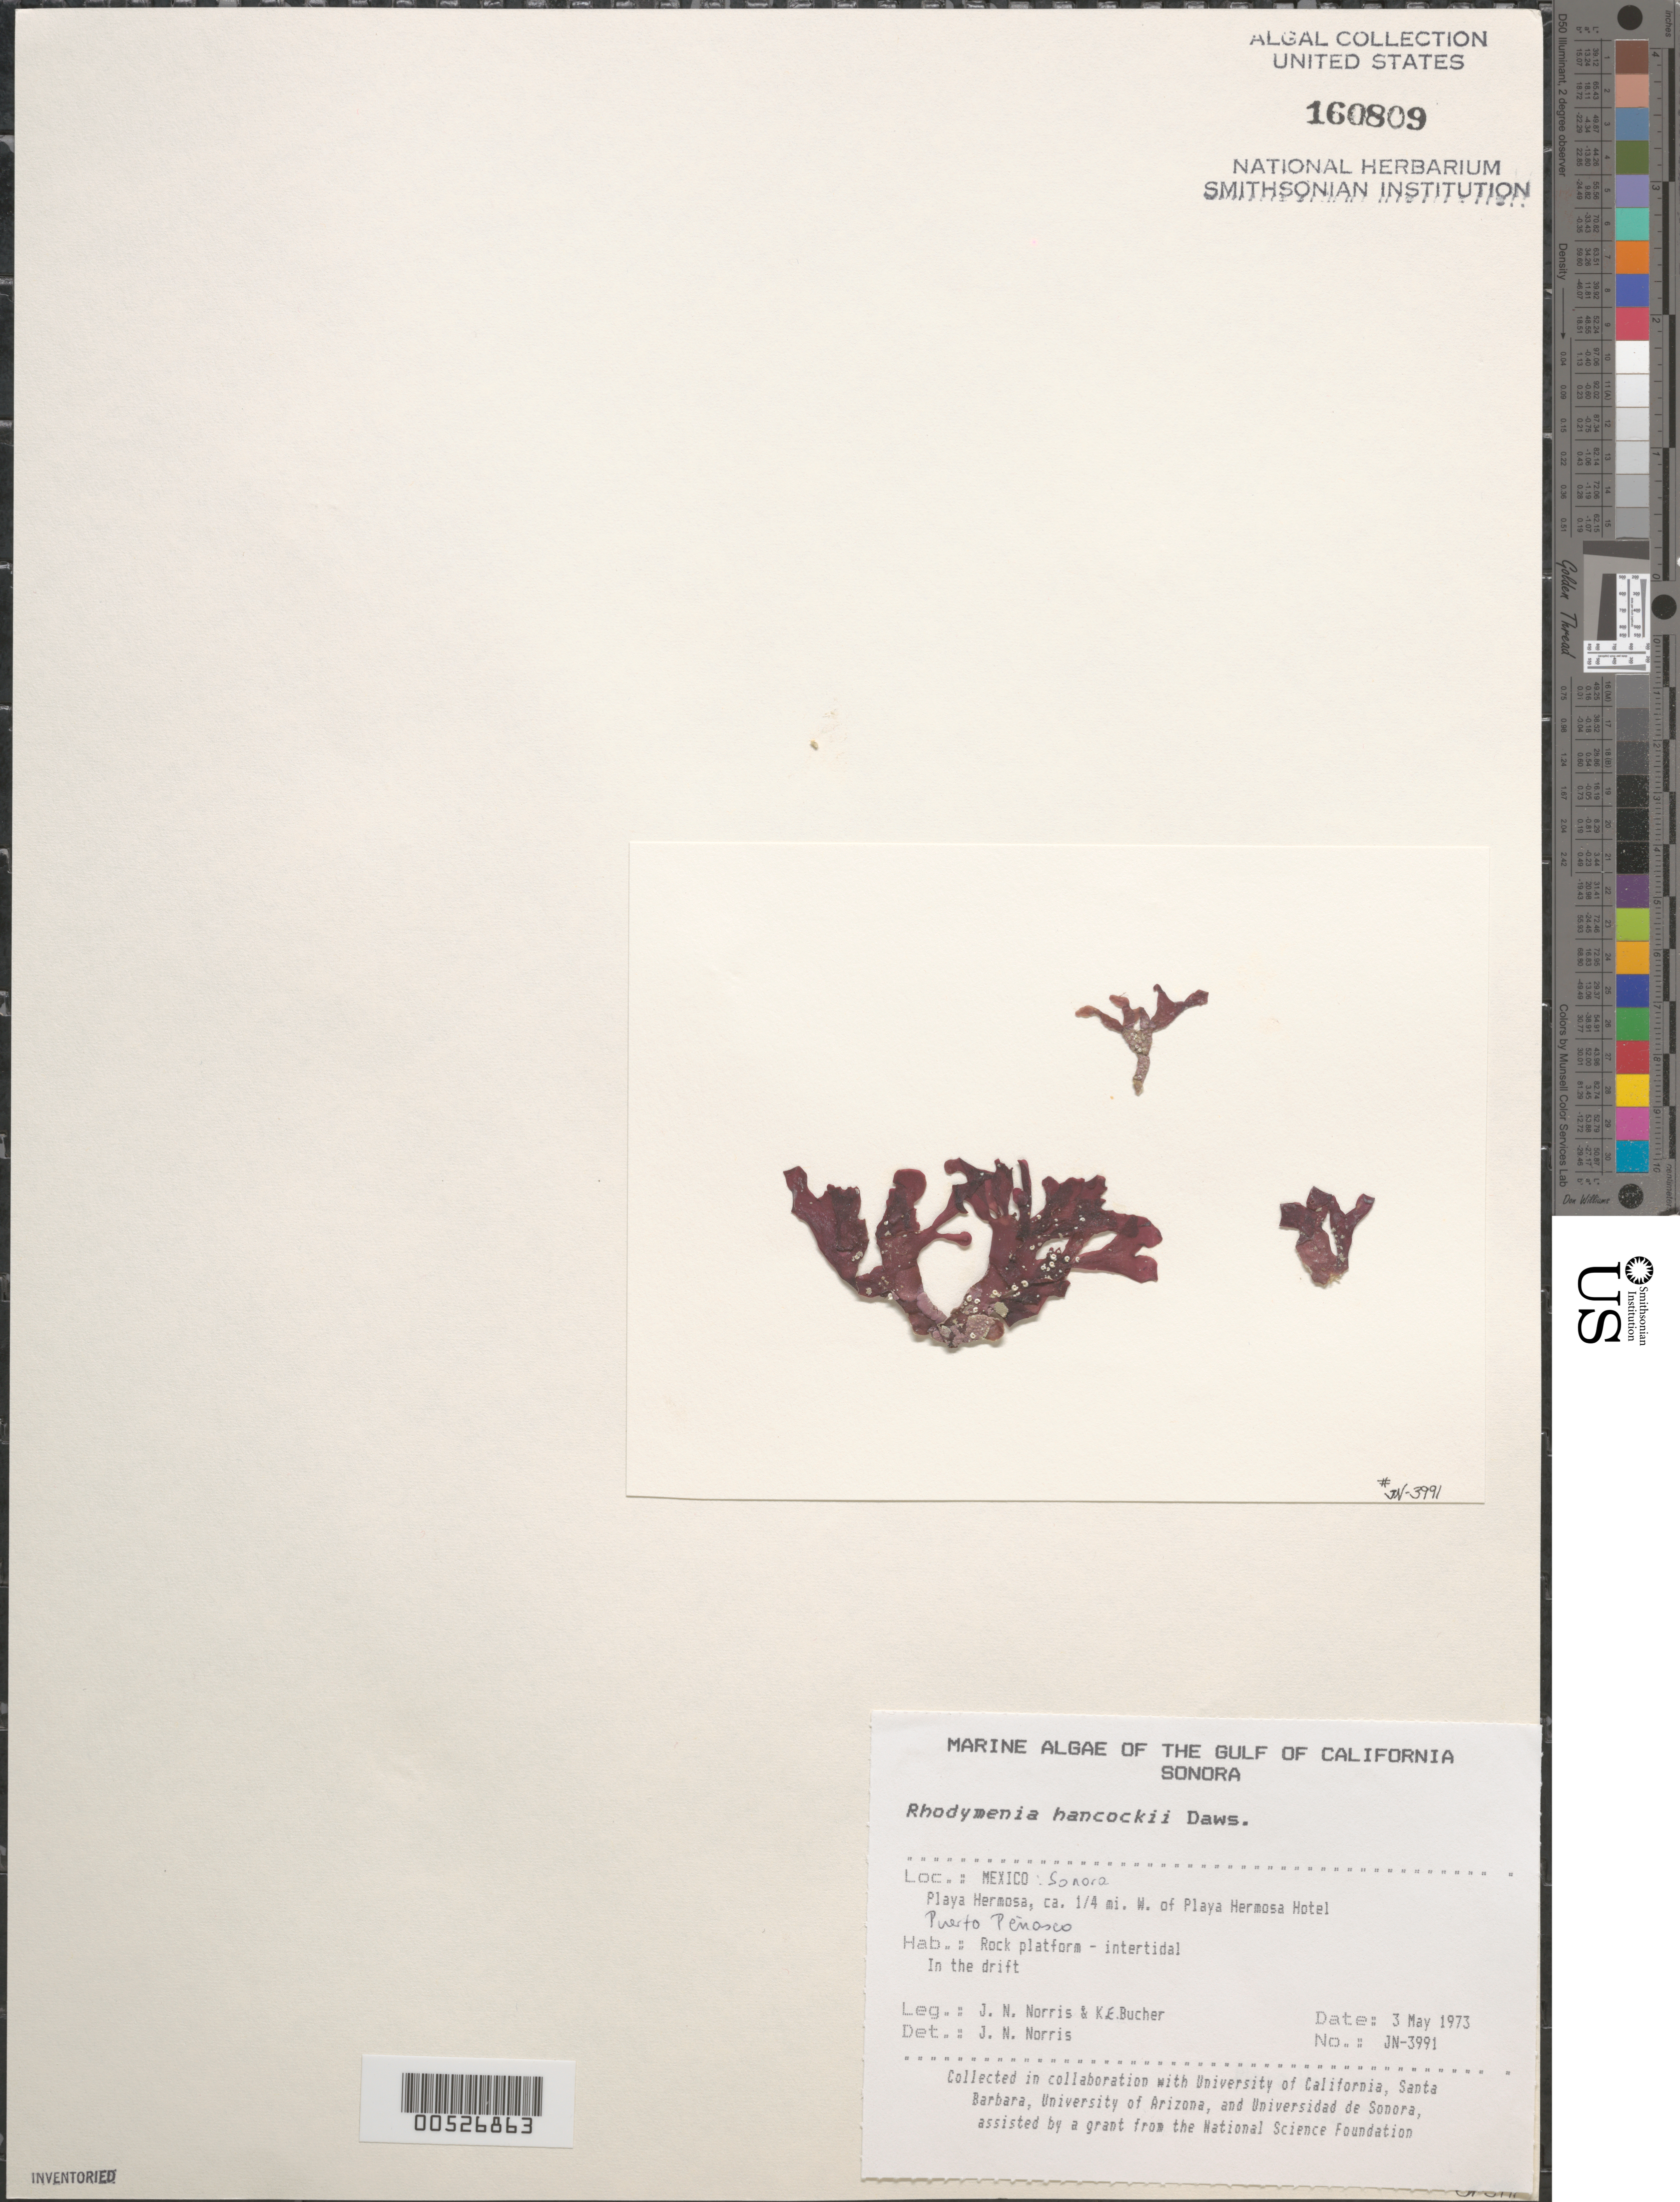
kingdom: Plantae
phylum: Rhodophyta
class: Florideophyceae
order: Rhodymeniales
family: Rhodymeniaceae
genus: Rhodymenia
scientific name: Rhodymenia hancockii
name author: E.Y. Dawson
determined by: Norris, James N.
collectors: J. N. Norris & K. E. Bucher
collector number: JN-3991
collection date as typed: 03 May 1973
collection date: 1973-05-03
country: Mexico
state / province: Sonora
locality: Playa Hermosa, Puerto Penasco, ca. 0.25 mile west of Playa Hermosa Hotel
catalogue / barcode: US 160809